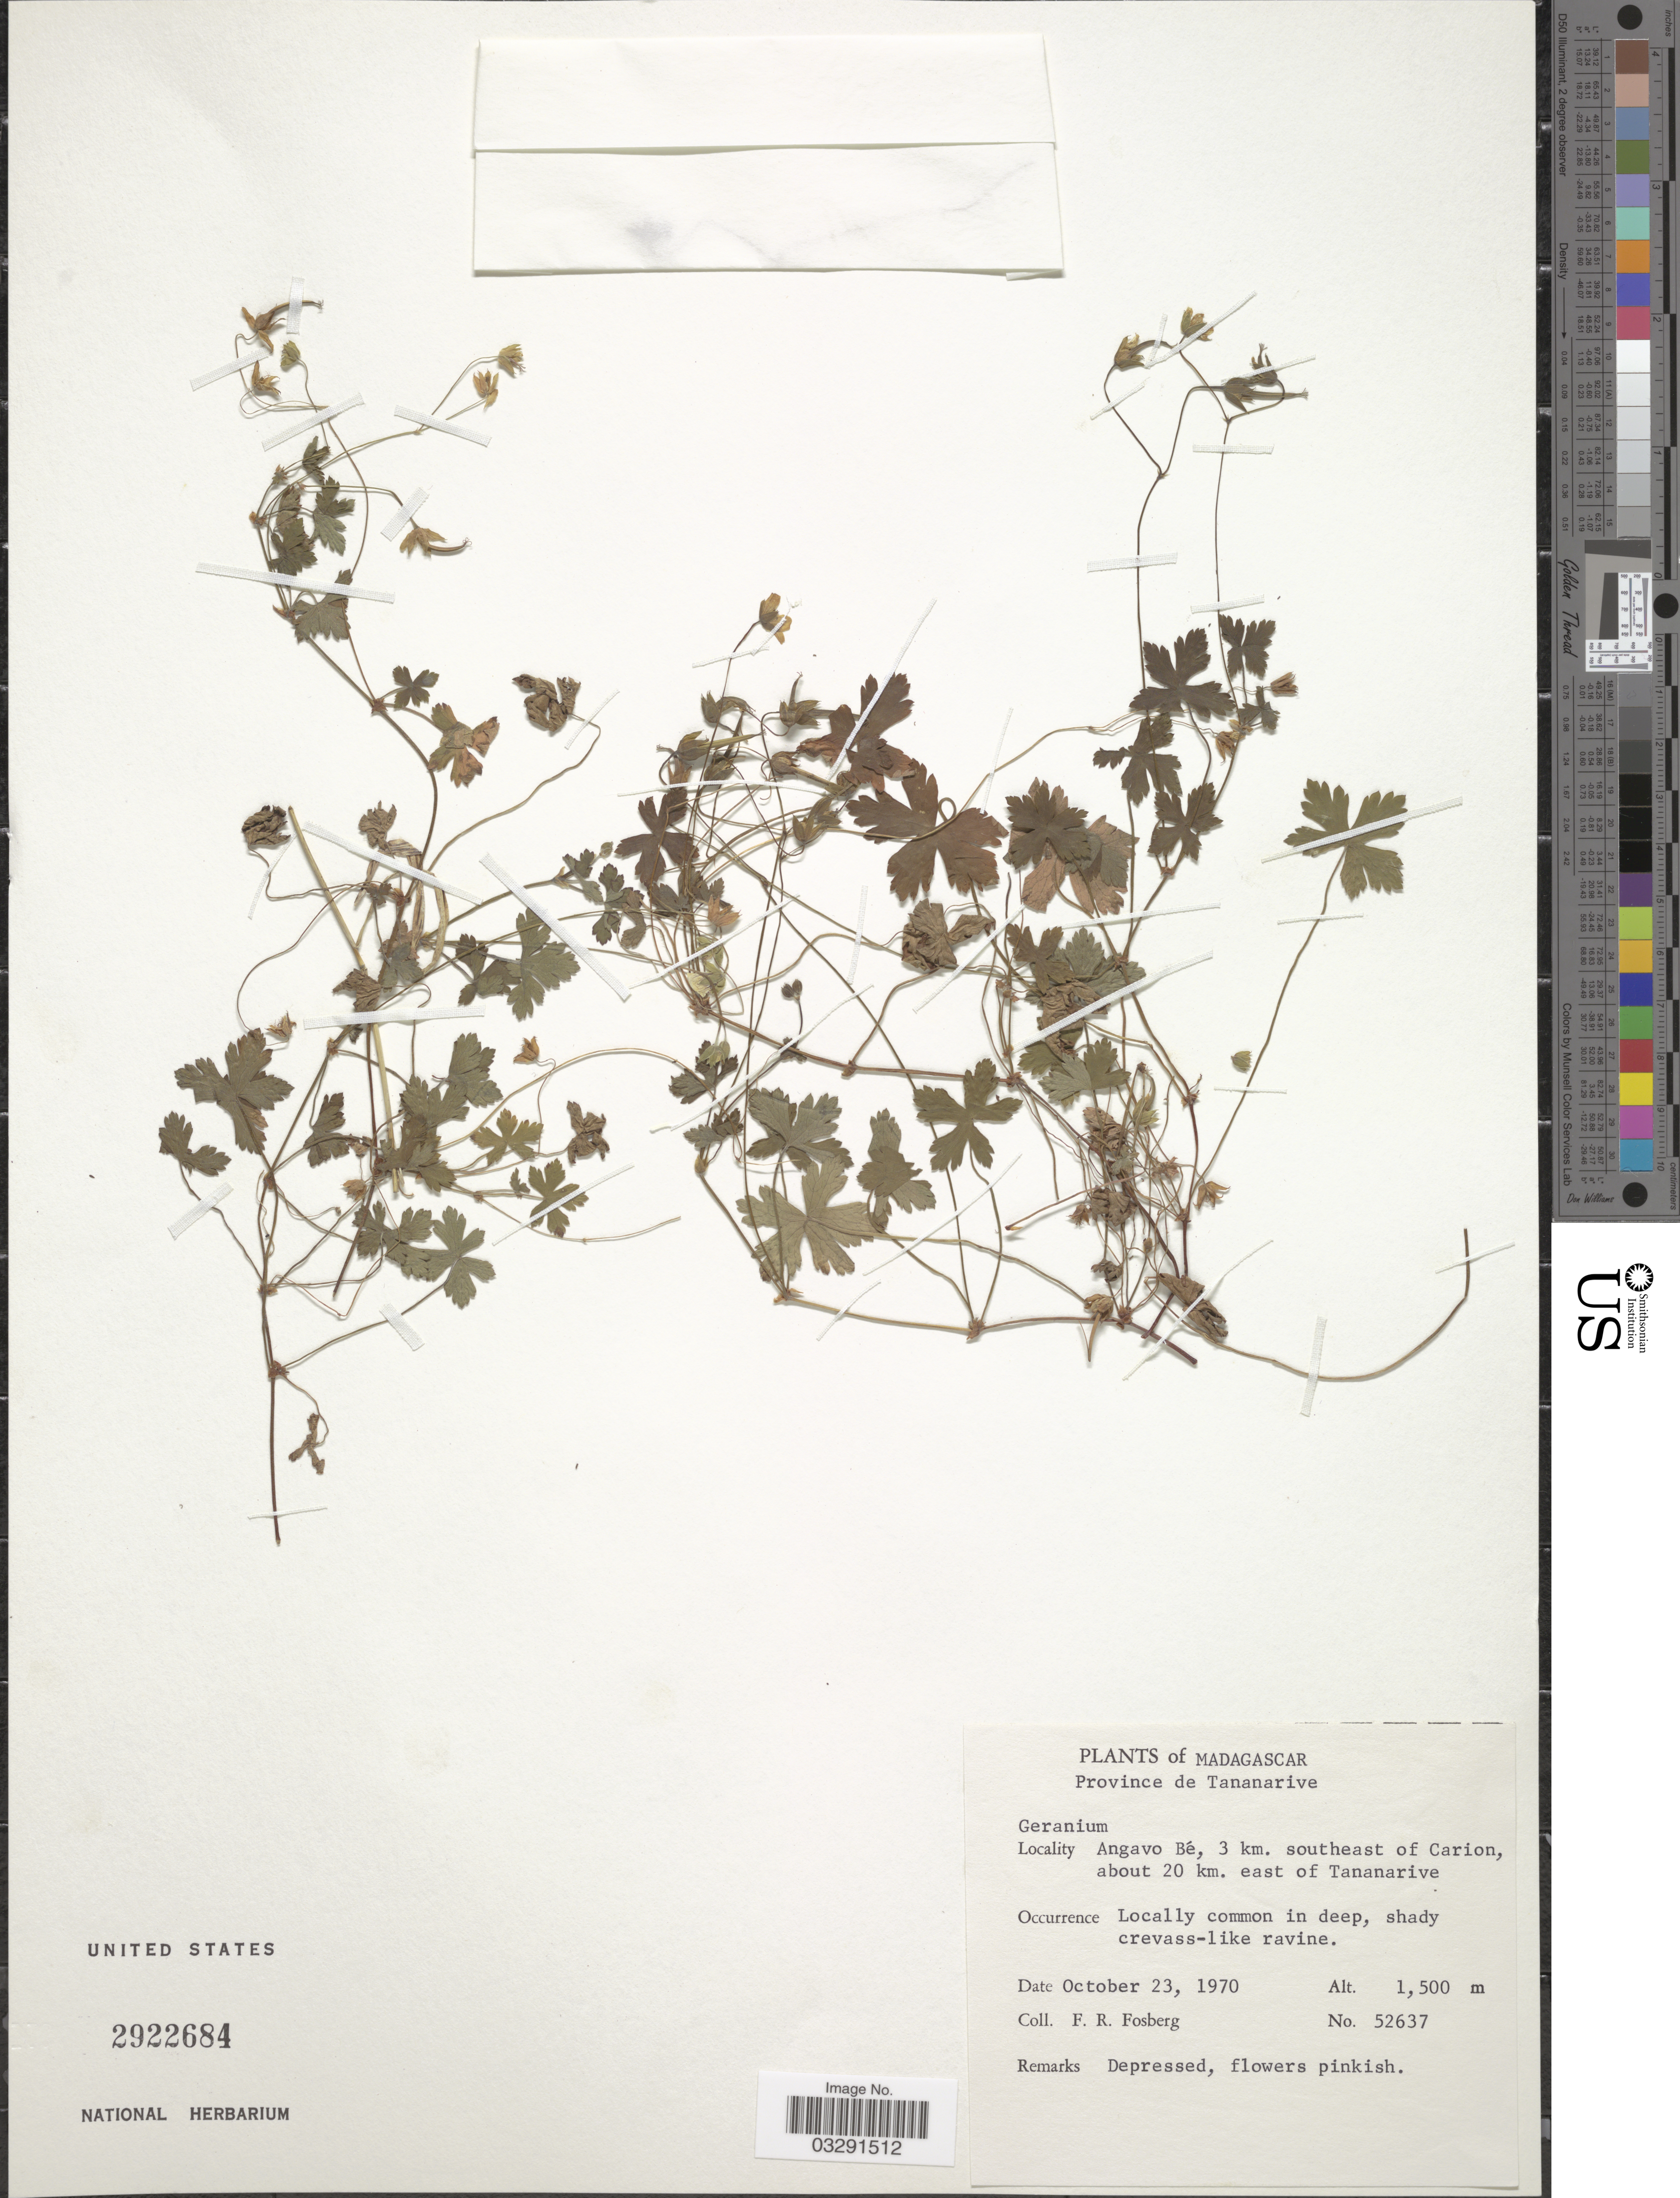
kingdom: Plantae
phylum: Tracheophyta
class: Magnoliopsida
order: Geraniales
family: Geraniaceae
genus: Geranium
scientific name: Geranium arabicum subsp. arabicum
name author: Forssk.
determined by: Aedo, C.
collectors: F. R. Fosberg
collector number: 52637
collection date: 1970-10-23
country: Madagascar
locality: Province de Tananarive. Angavo Bé, 3 km. southeast of Carion, about 20 km. east of Tananarive.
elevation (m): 1500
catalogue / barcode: US 2922684